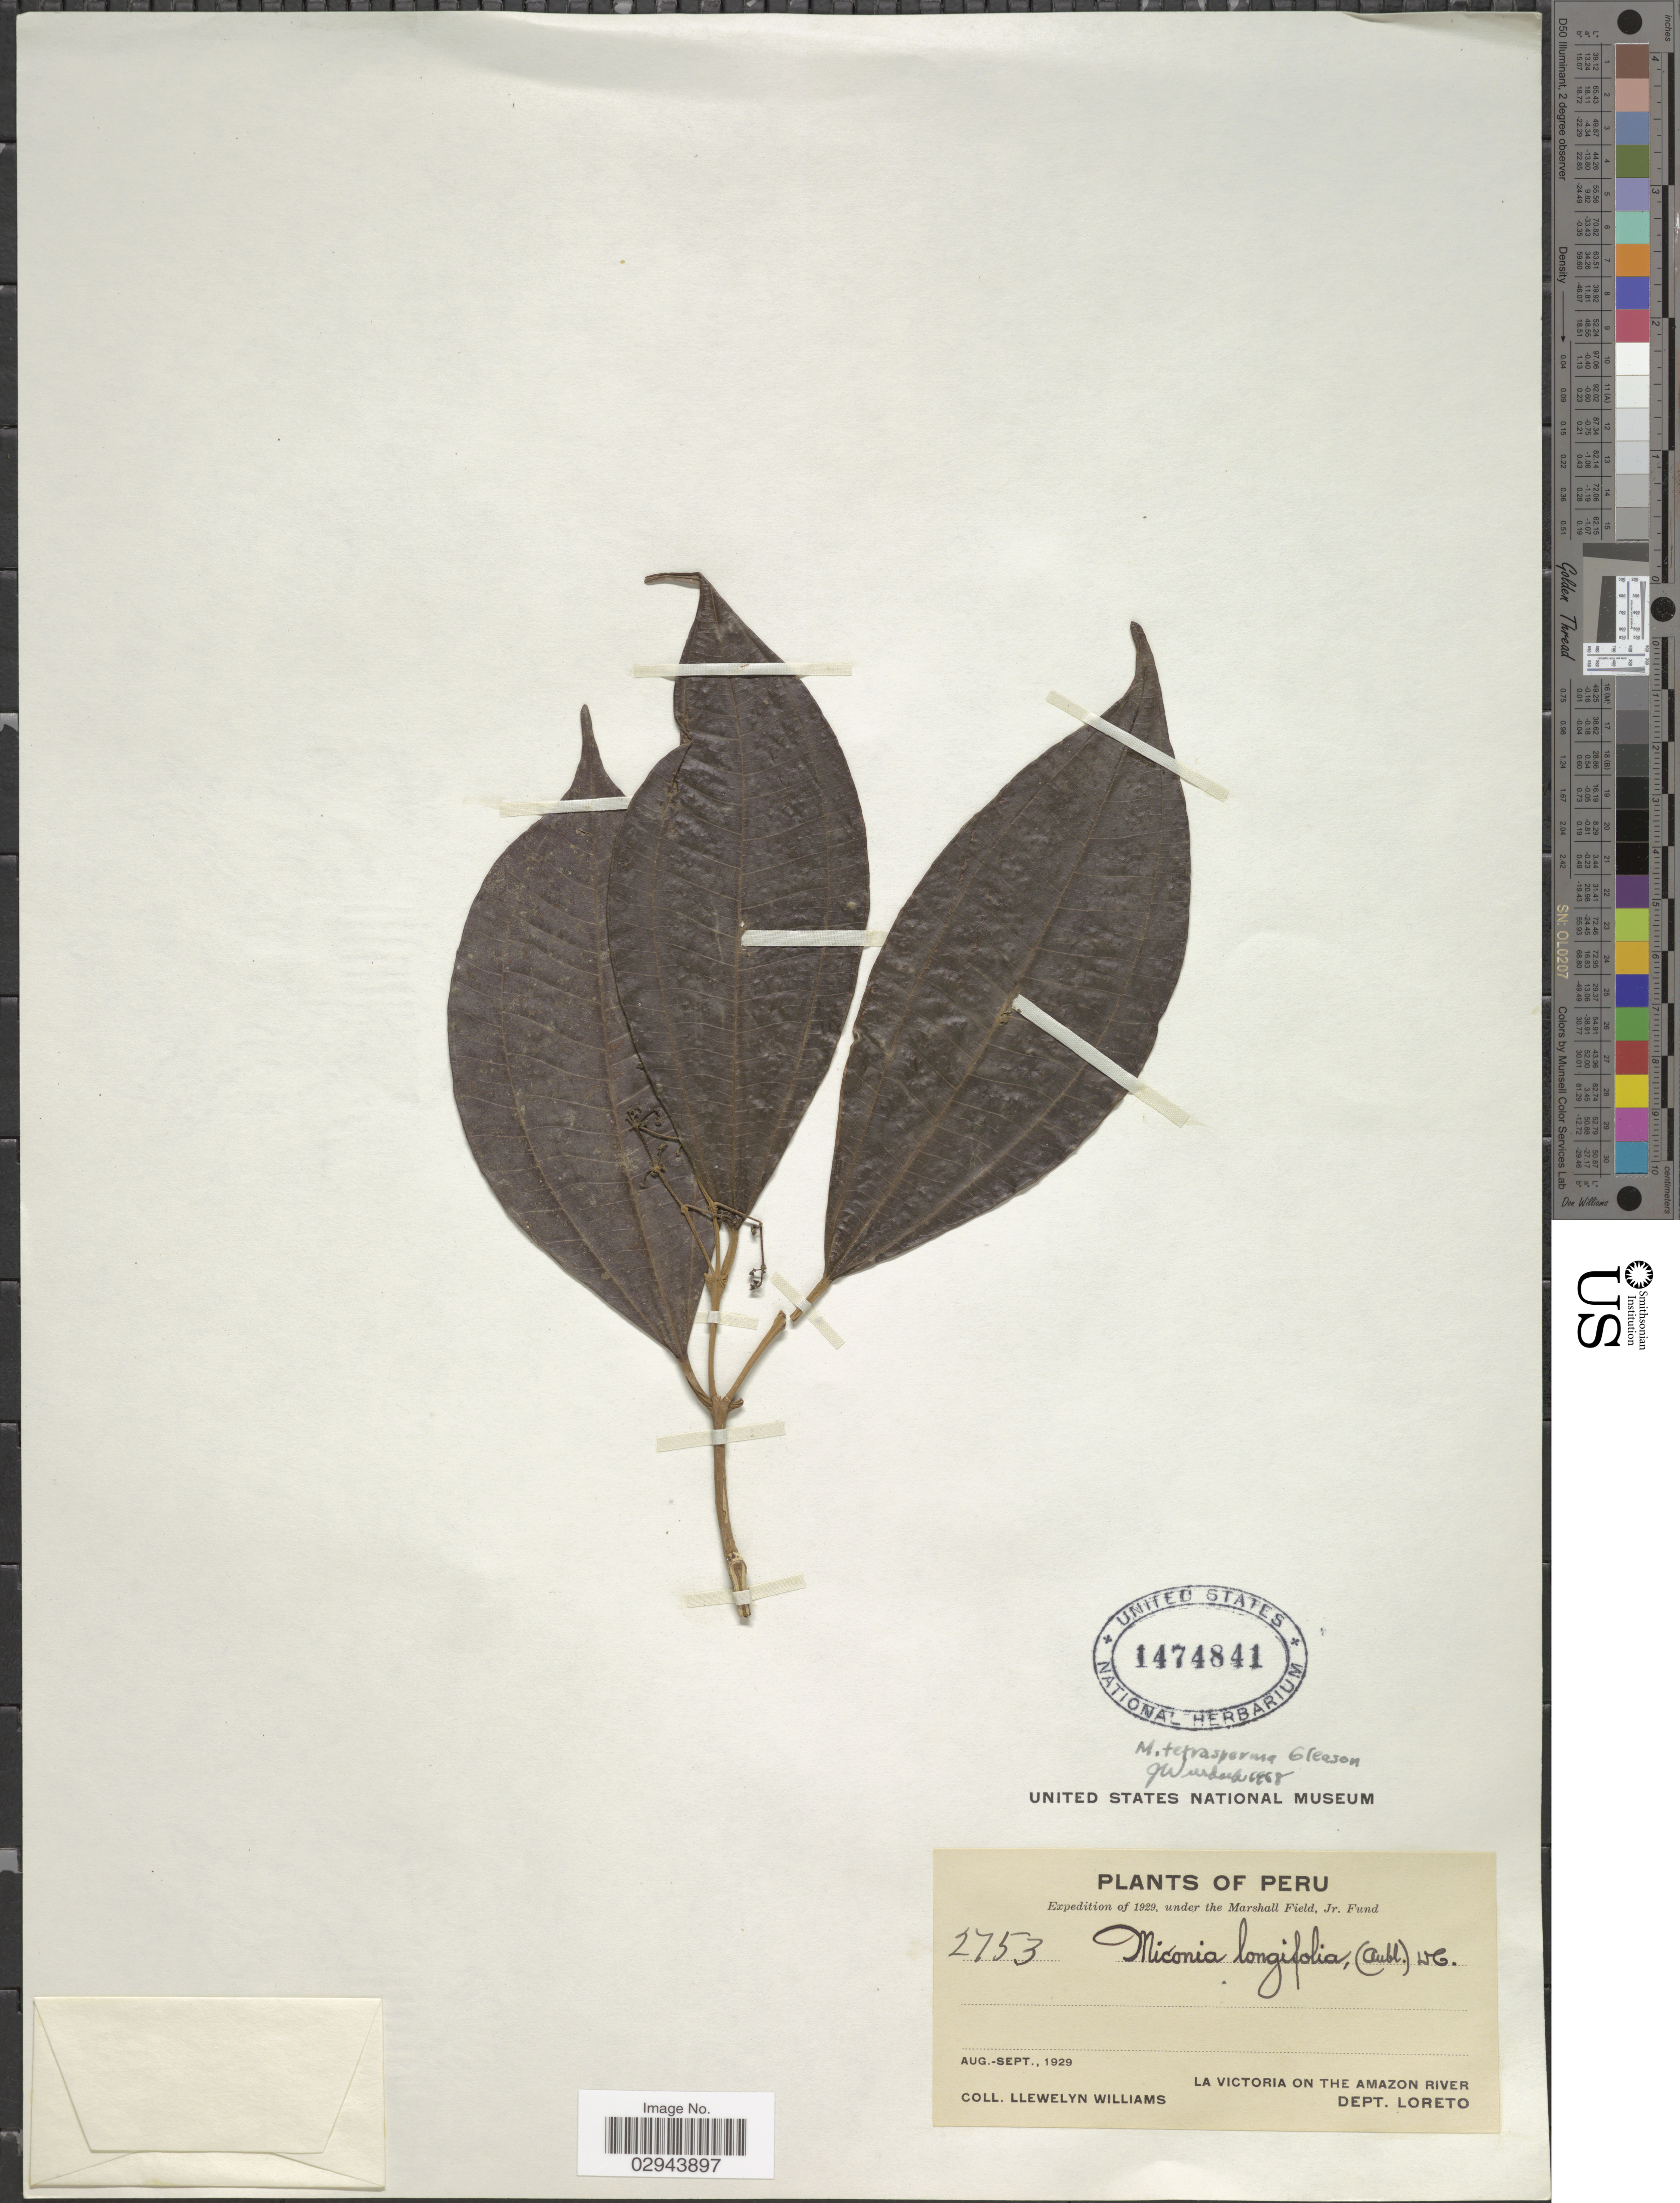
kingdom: Plantae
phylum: Tracheophyta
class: Magnoliopsida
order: Myrtales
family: Melastomataceae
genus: Miconia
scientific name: Miconia tetrasperma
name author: Gleason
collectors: Ll. Williams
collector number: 2753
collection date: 1929-08/1929-09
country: Peru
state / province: Loreto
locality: La Victoria on the Amazon River.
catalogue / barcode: US 1474841